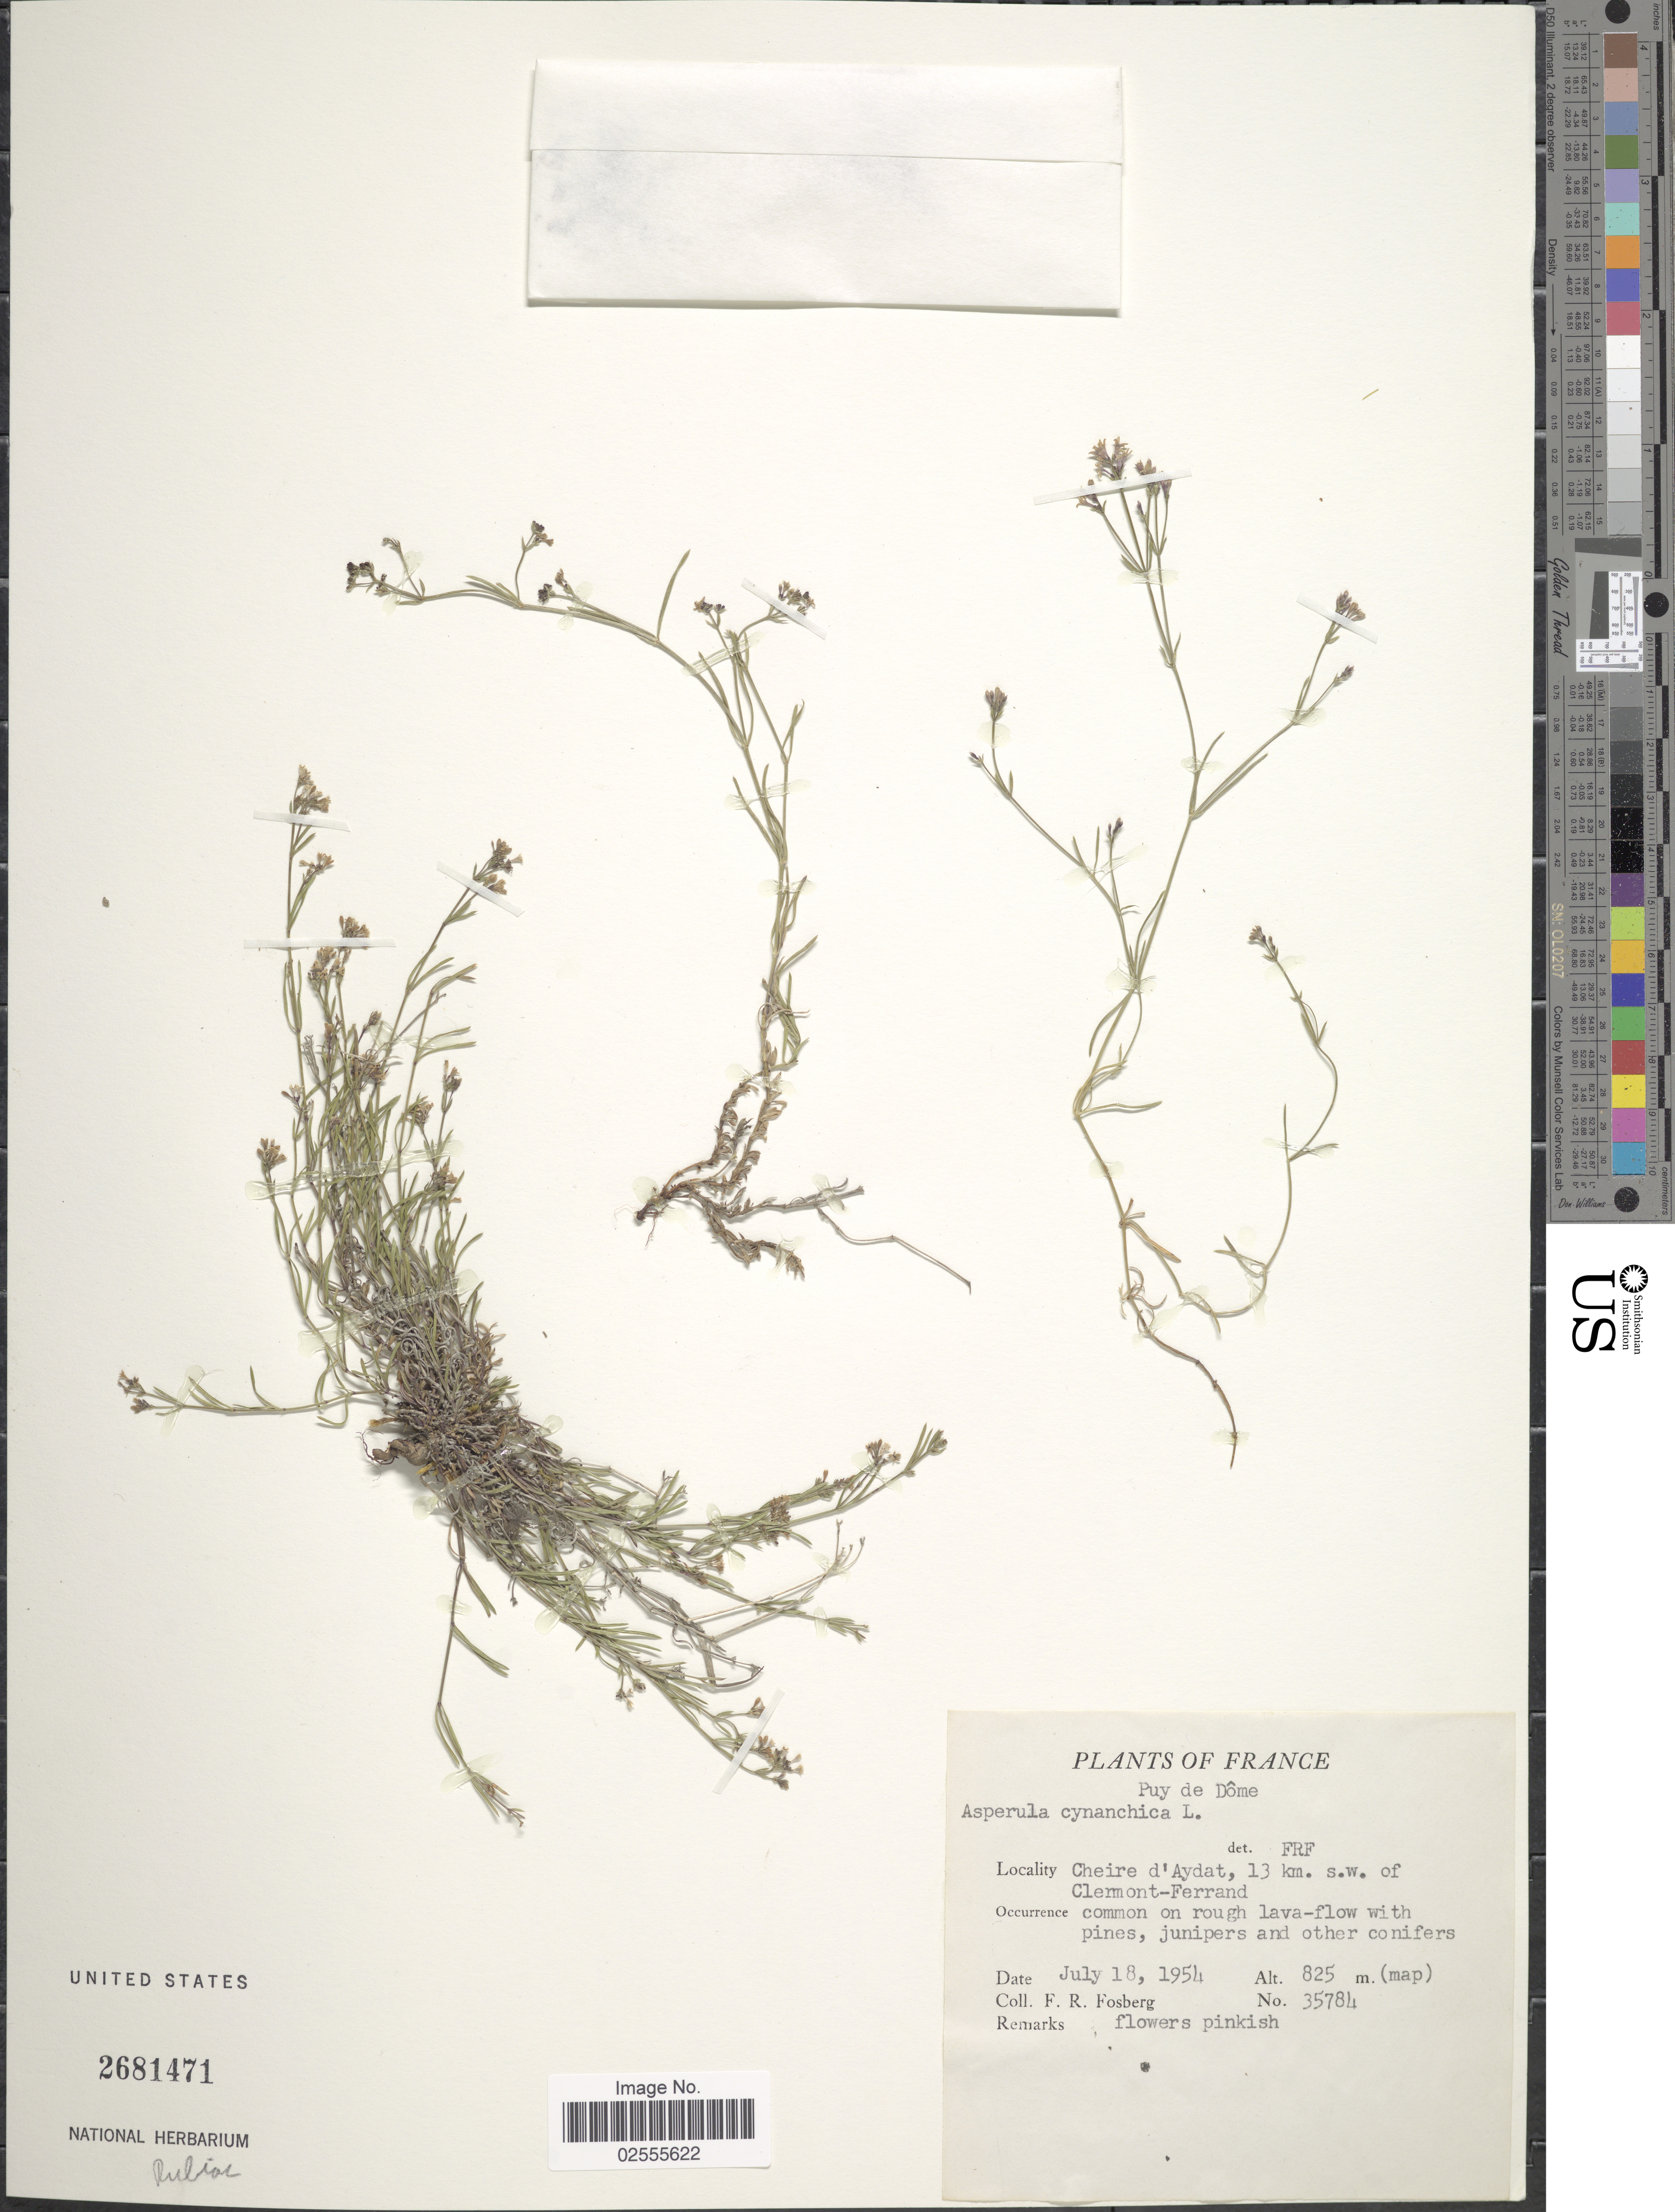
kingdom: Plantae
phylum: Tracheophyta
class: Magnoliopsida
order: Gentianales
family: Rubiaceae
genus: Asperula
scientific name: Asperula cynanchica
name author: L.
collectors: F. R. Fosberg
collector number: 35784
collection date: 1954-07-18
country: France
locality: Puy de Dome, Cheire d'Aydat, 13 km. s.w. of Clermont-Ferrand.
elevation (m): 825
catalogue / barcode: US 2681471